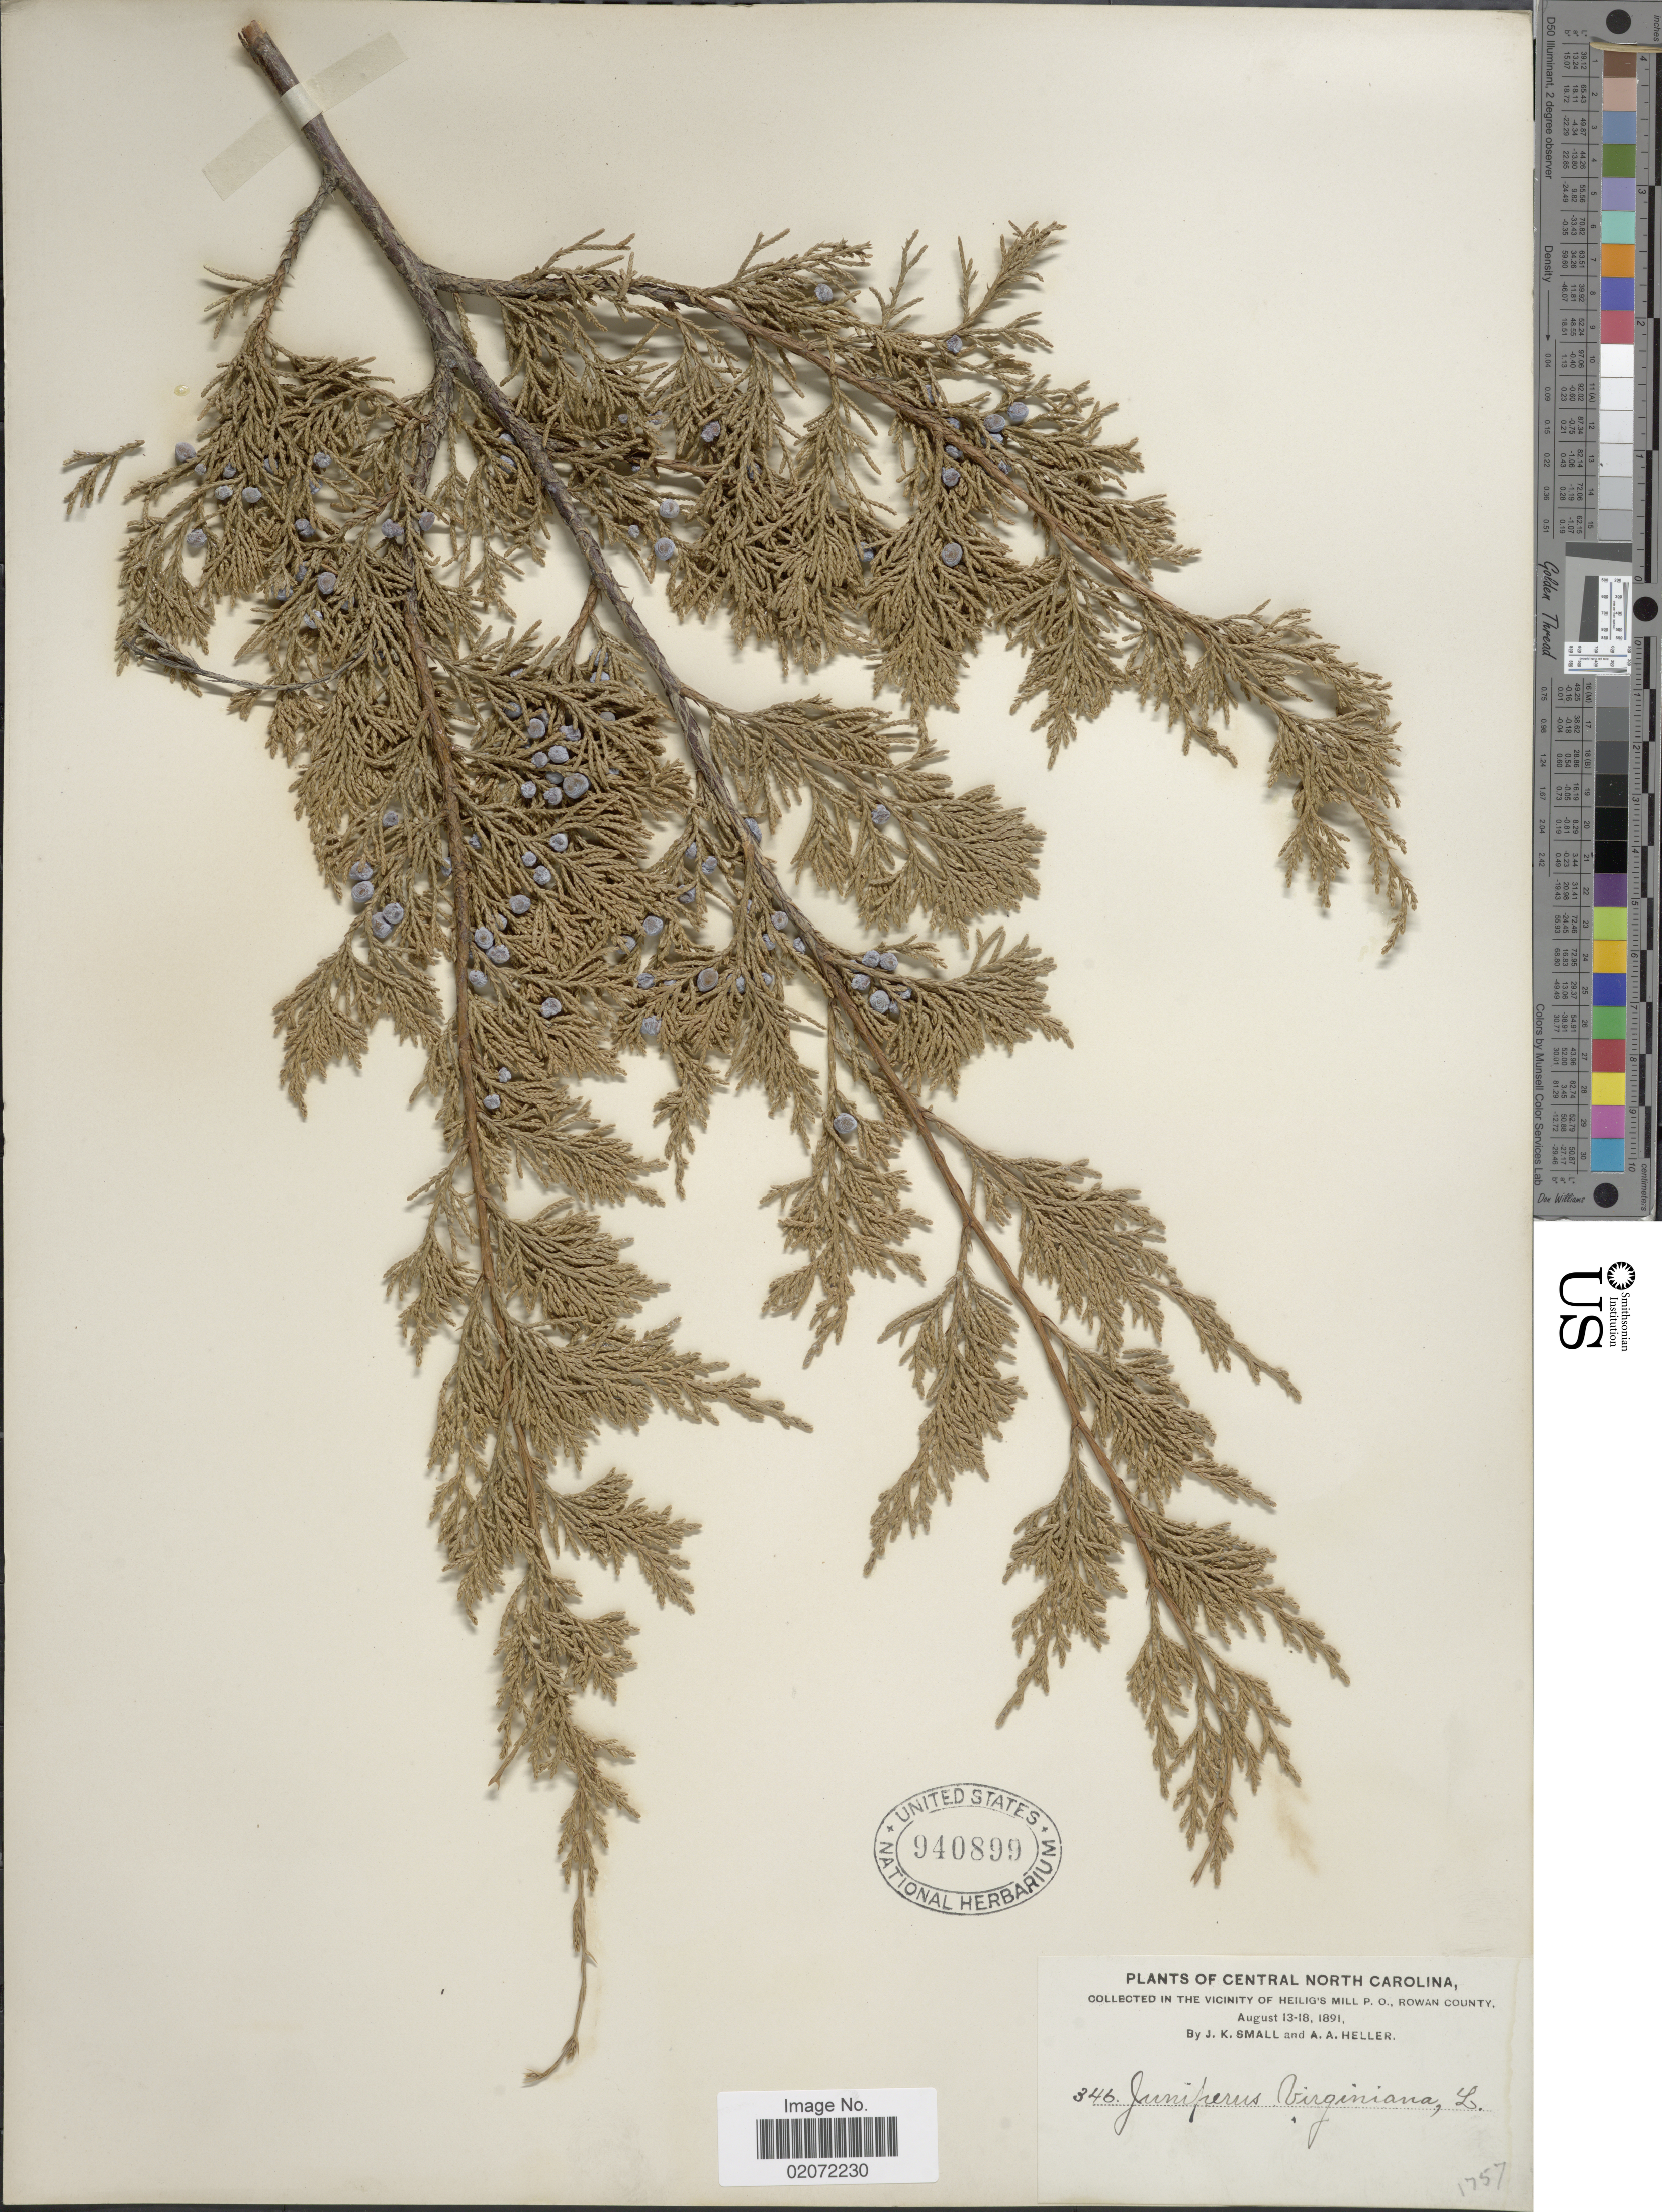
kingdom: Plantae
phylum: Tracheophyta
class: Pinopsida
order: Pinales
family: Cupressaceae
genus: Juniperus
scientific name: Juniperus virginiana var. pyramidalis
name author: Carrière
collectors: J. K. Small & A. A. Heller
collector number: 346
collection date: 1891-08-13/1891-08-18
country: United States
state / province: North Carolina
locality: Central North Carolina. In the vicinity of Heilig's Mill P.O. Rowan County.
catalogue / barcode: US 940899